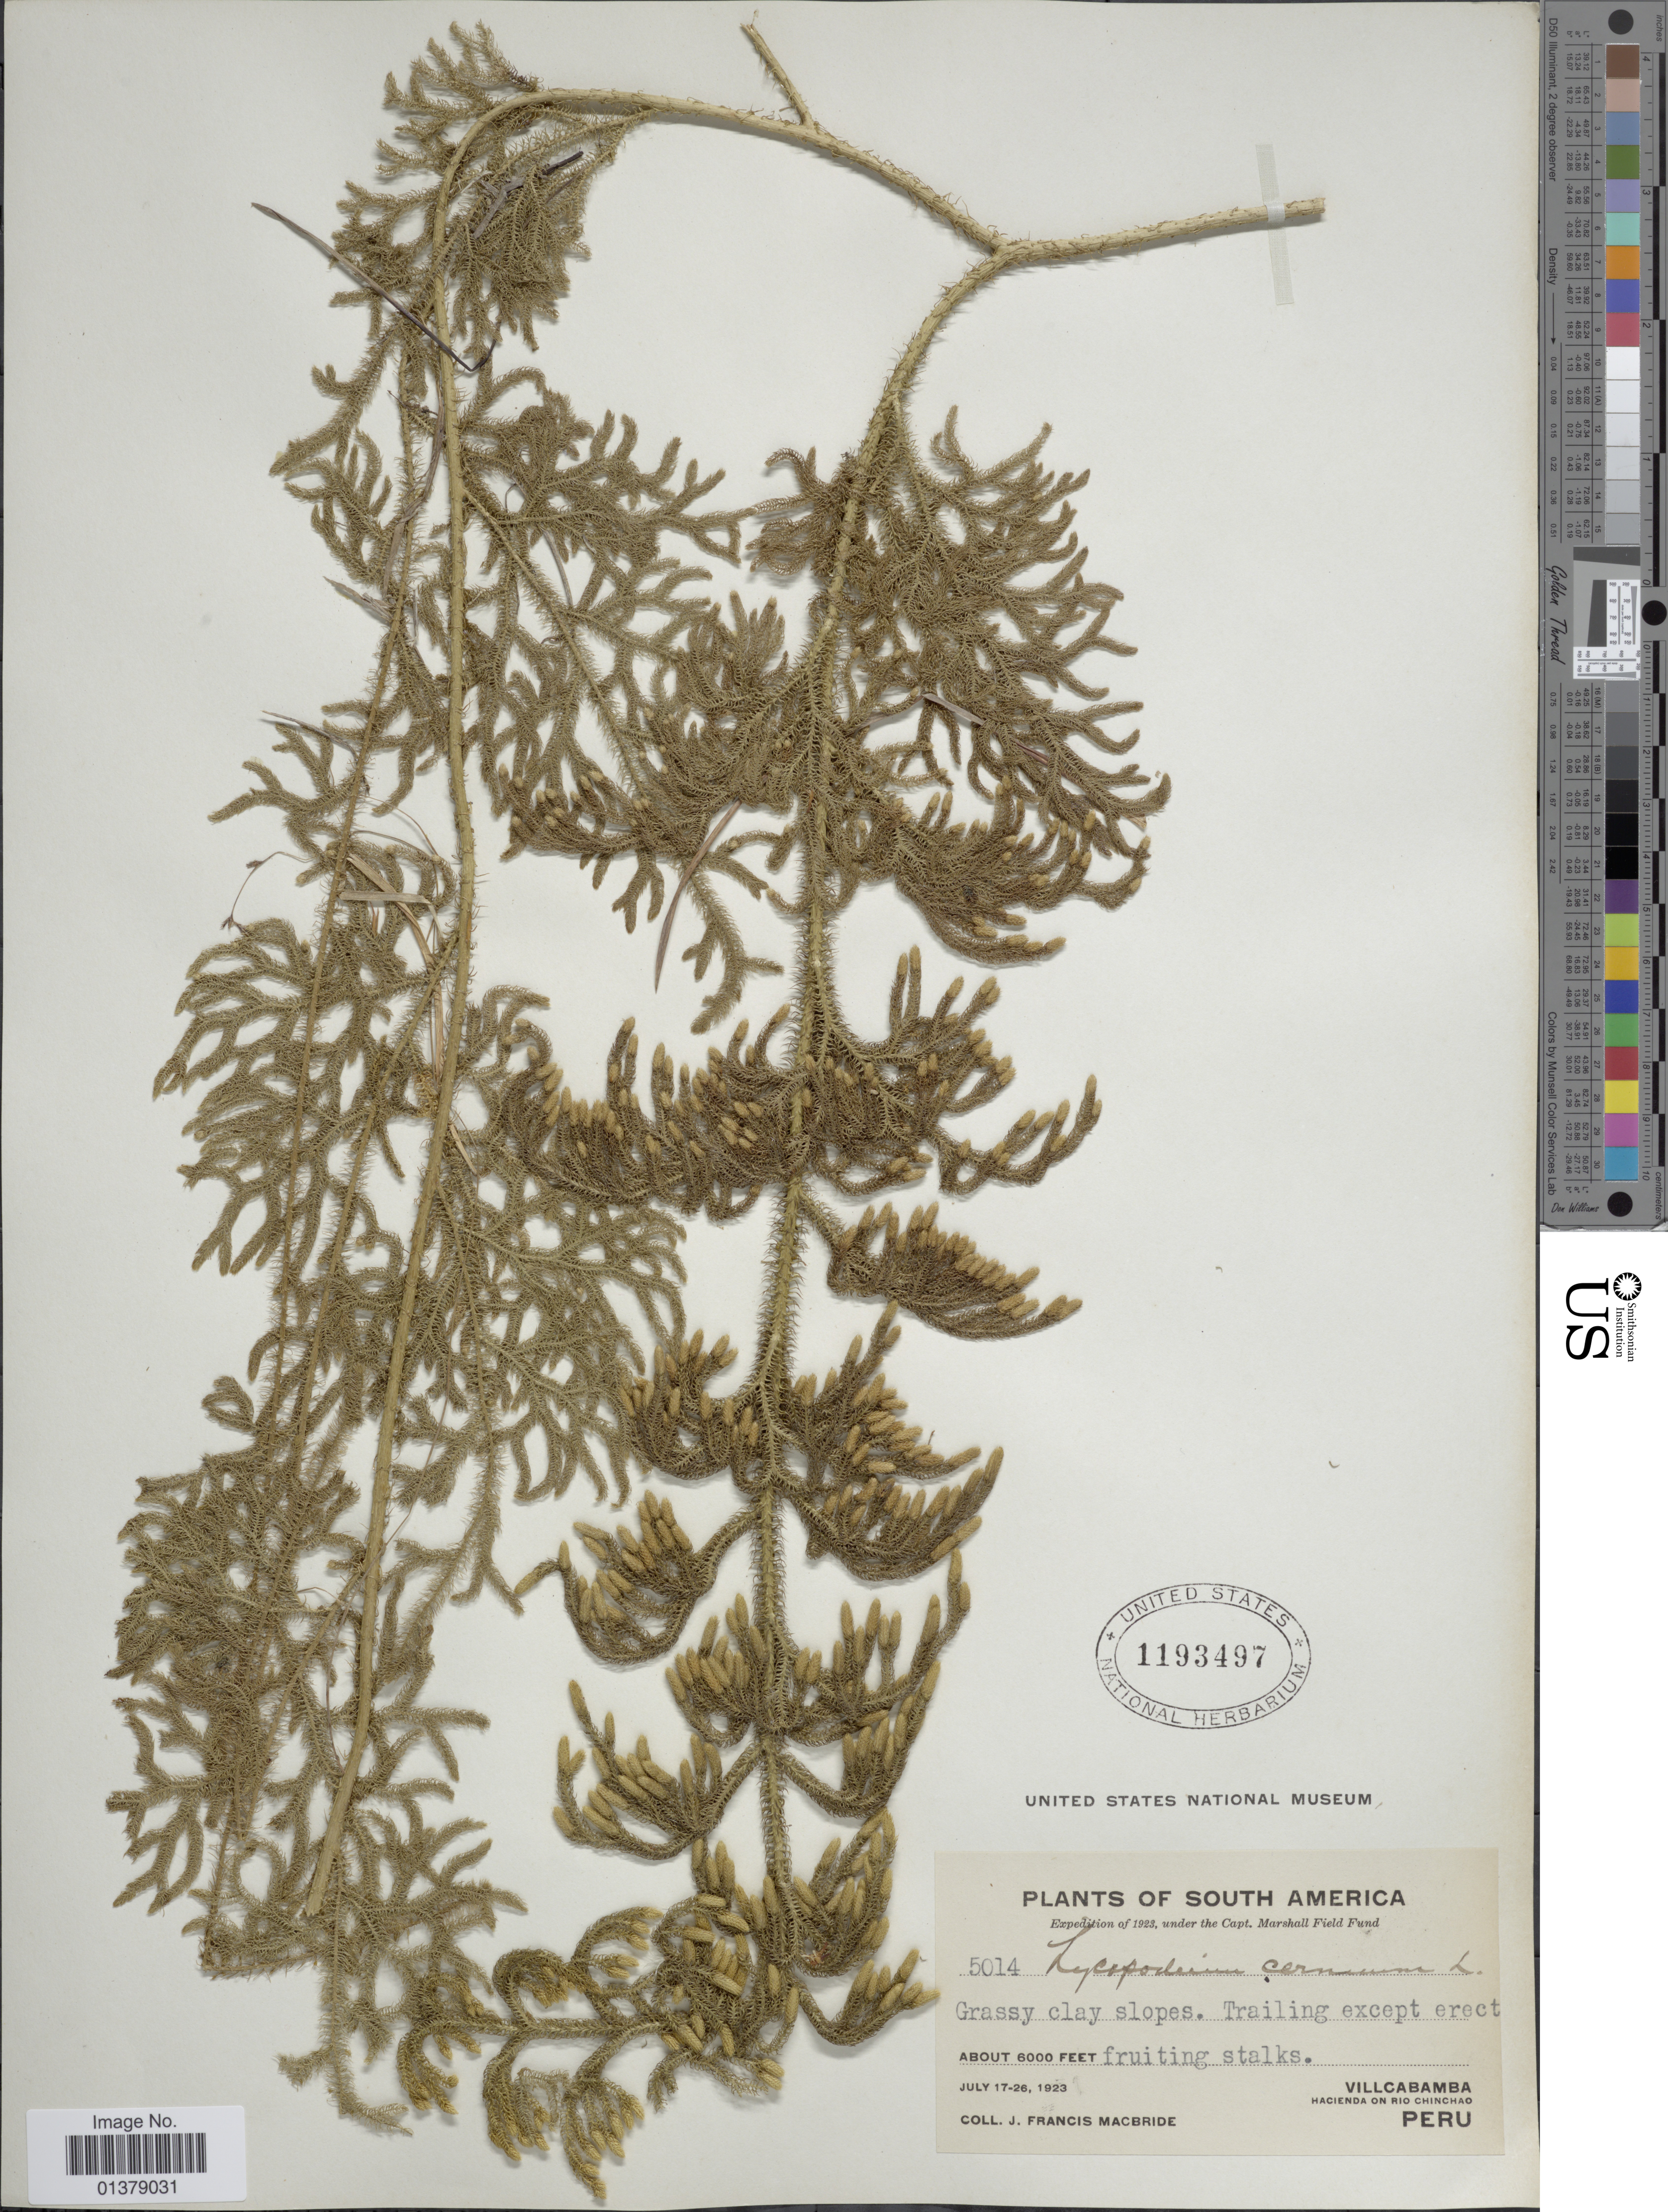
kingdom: Plantae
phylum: Tracheophyta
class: Lycopodiopsida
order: Lycopodiales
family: Lycopodiaceae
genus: Palhinhaea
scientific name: Palhinhaea cernua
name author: (L.) Vasc. & Franco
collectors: J. F. Macbride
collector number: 5014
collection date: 1923-07-17/1923-07-26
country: Peru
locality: Vilcabamba, Hacienda on Rio Chinchao.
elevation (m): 1829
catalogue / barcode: US 1193497